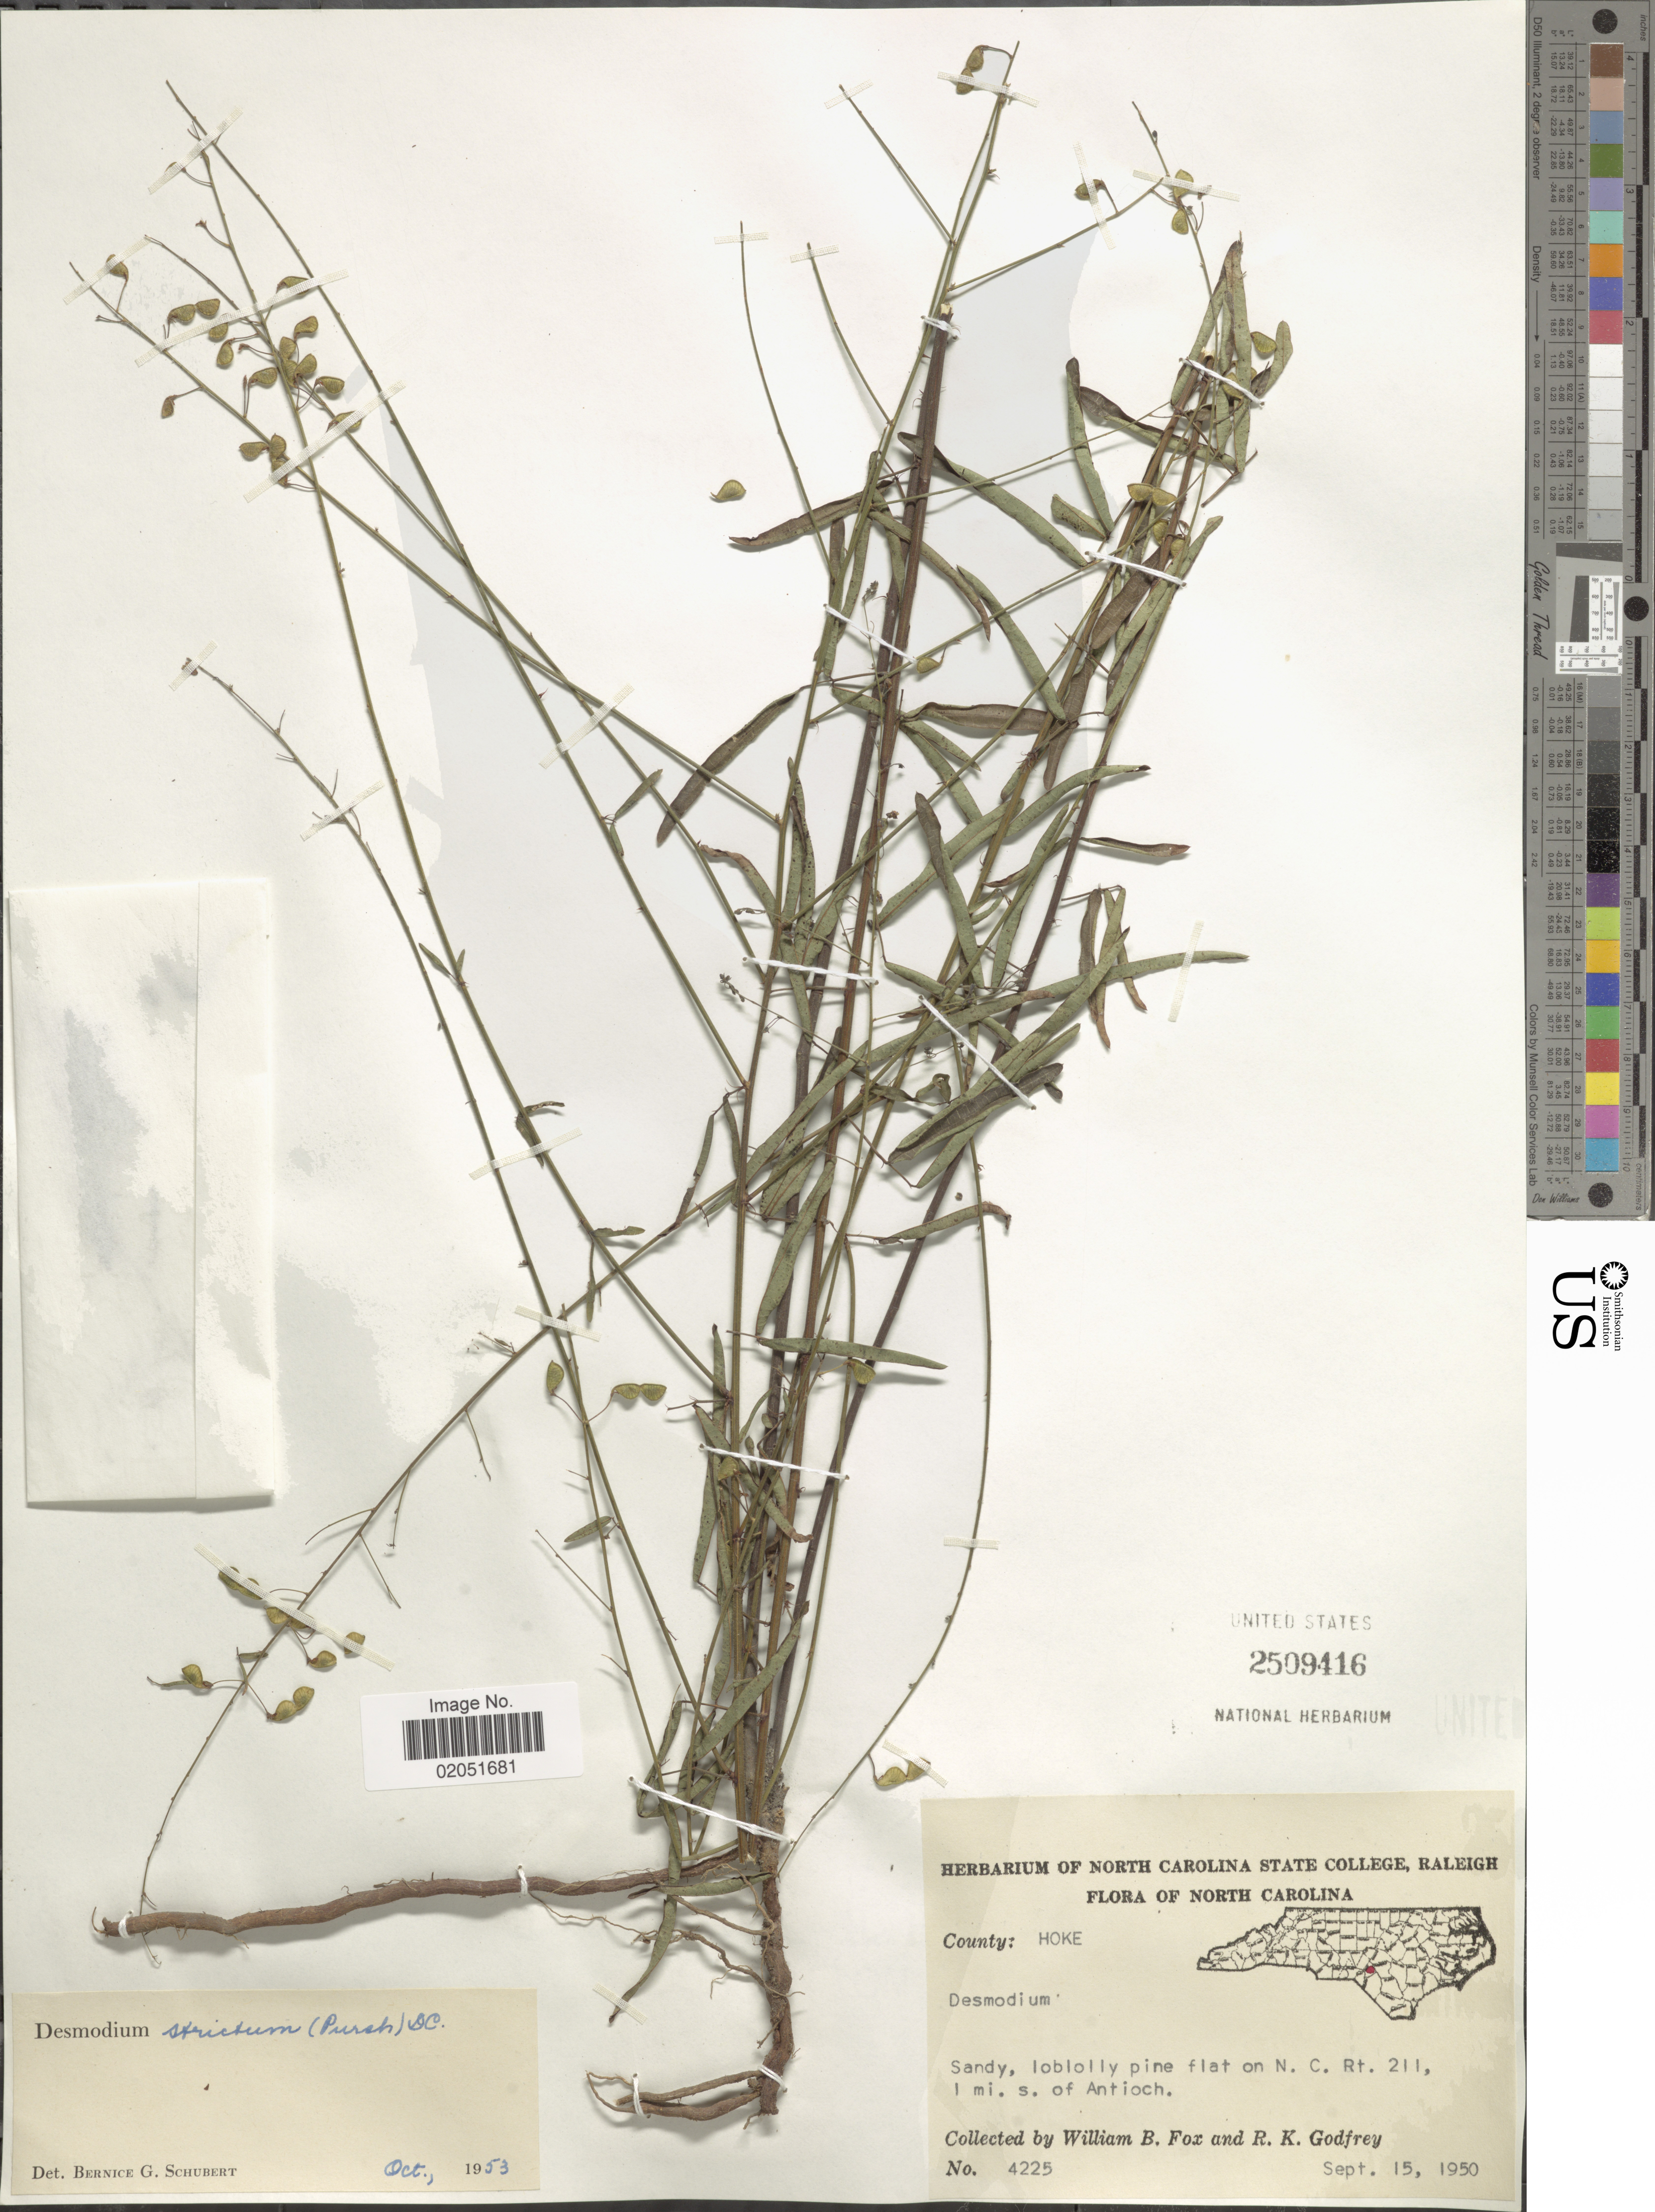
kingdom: Plantae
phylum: Tracheophyta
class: Magnoliopsida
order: Fabales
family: Fabaceae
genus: Desmodium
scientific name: Desmodium strictum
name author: (Pursh) DC.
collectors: W. B. Fox & R. K. Godfrey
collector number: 4225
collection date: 1950-09-15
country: United States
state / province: North Carolina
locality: County: Hoke, on N.C. Rt. 211, 1 mi. s. of Antioch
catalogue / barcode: US 2509416